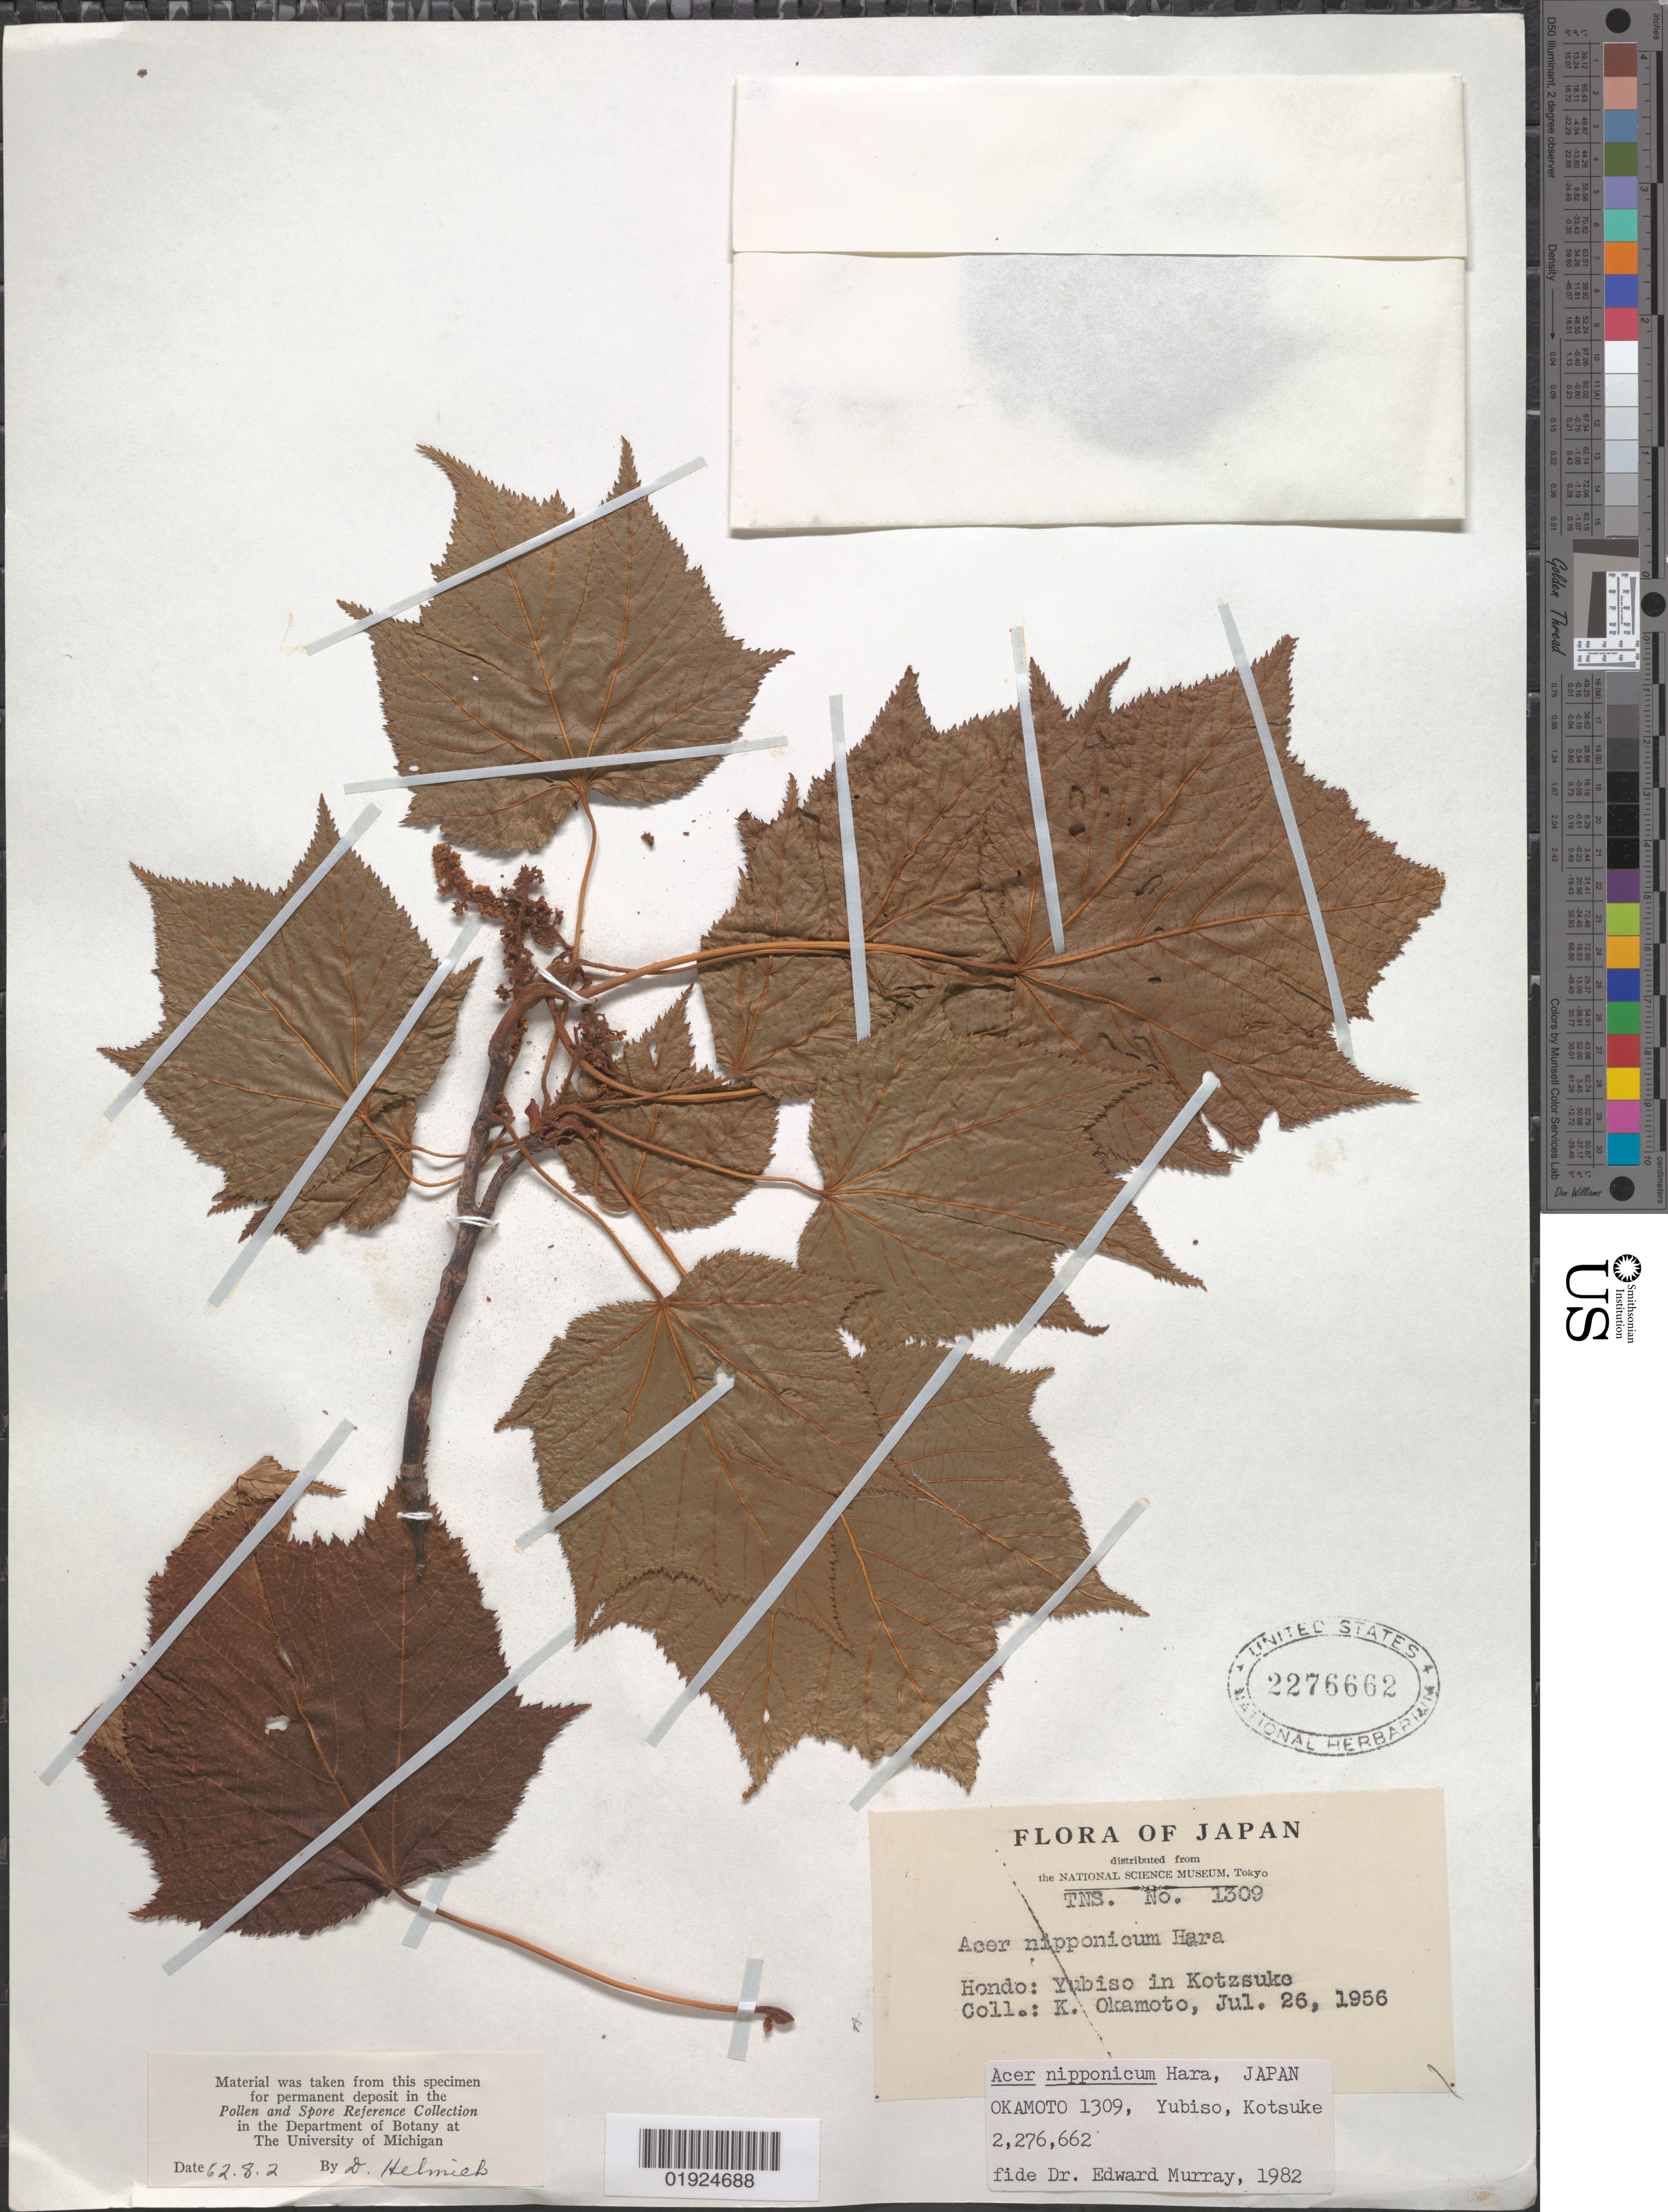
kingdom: Plantae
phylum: Tracheophyta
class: Magnoliopsida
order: Sapindales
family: Sapindaceae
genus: Acer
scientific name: Acer nipponicum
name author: (Franch. & Sav.) H. Hara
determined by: Murray, Edward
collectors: K. Okamoto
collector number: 1309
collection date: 1956-07-26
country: Japan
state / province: Gunma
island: Honshu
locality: Yubiso in Kotzsuke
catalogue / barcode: US 2276662